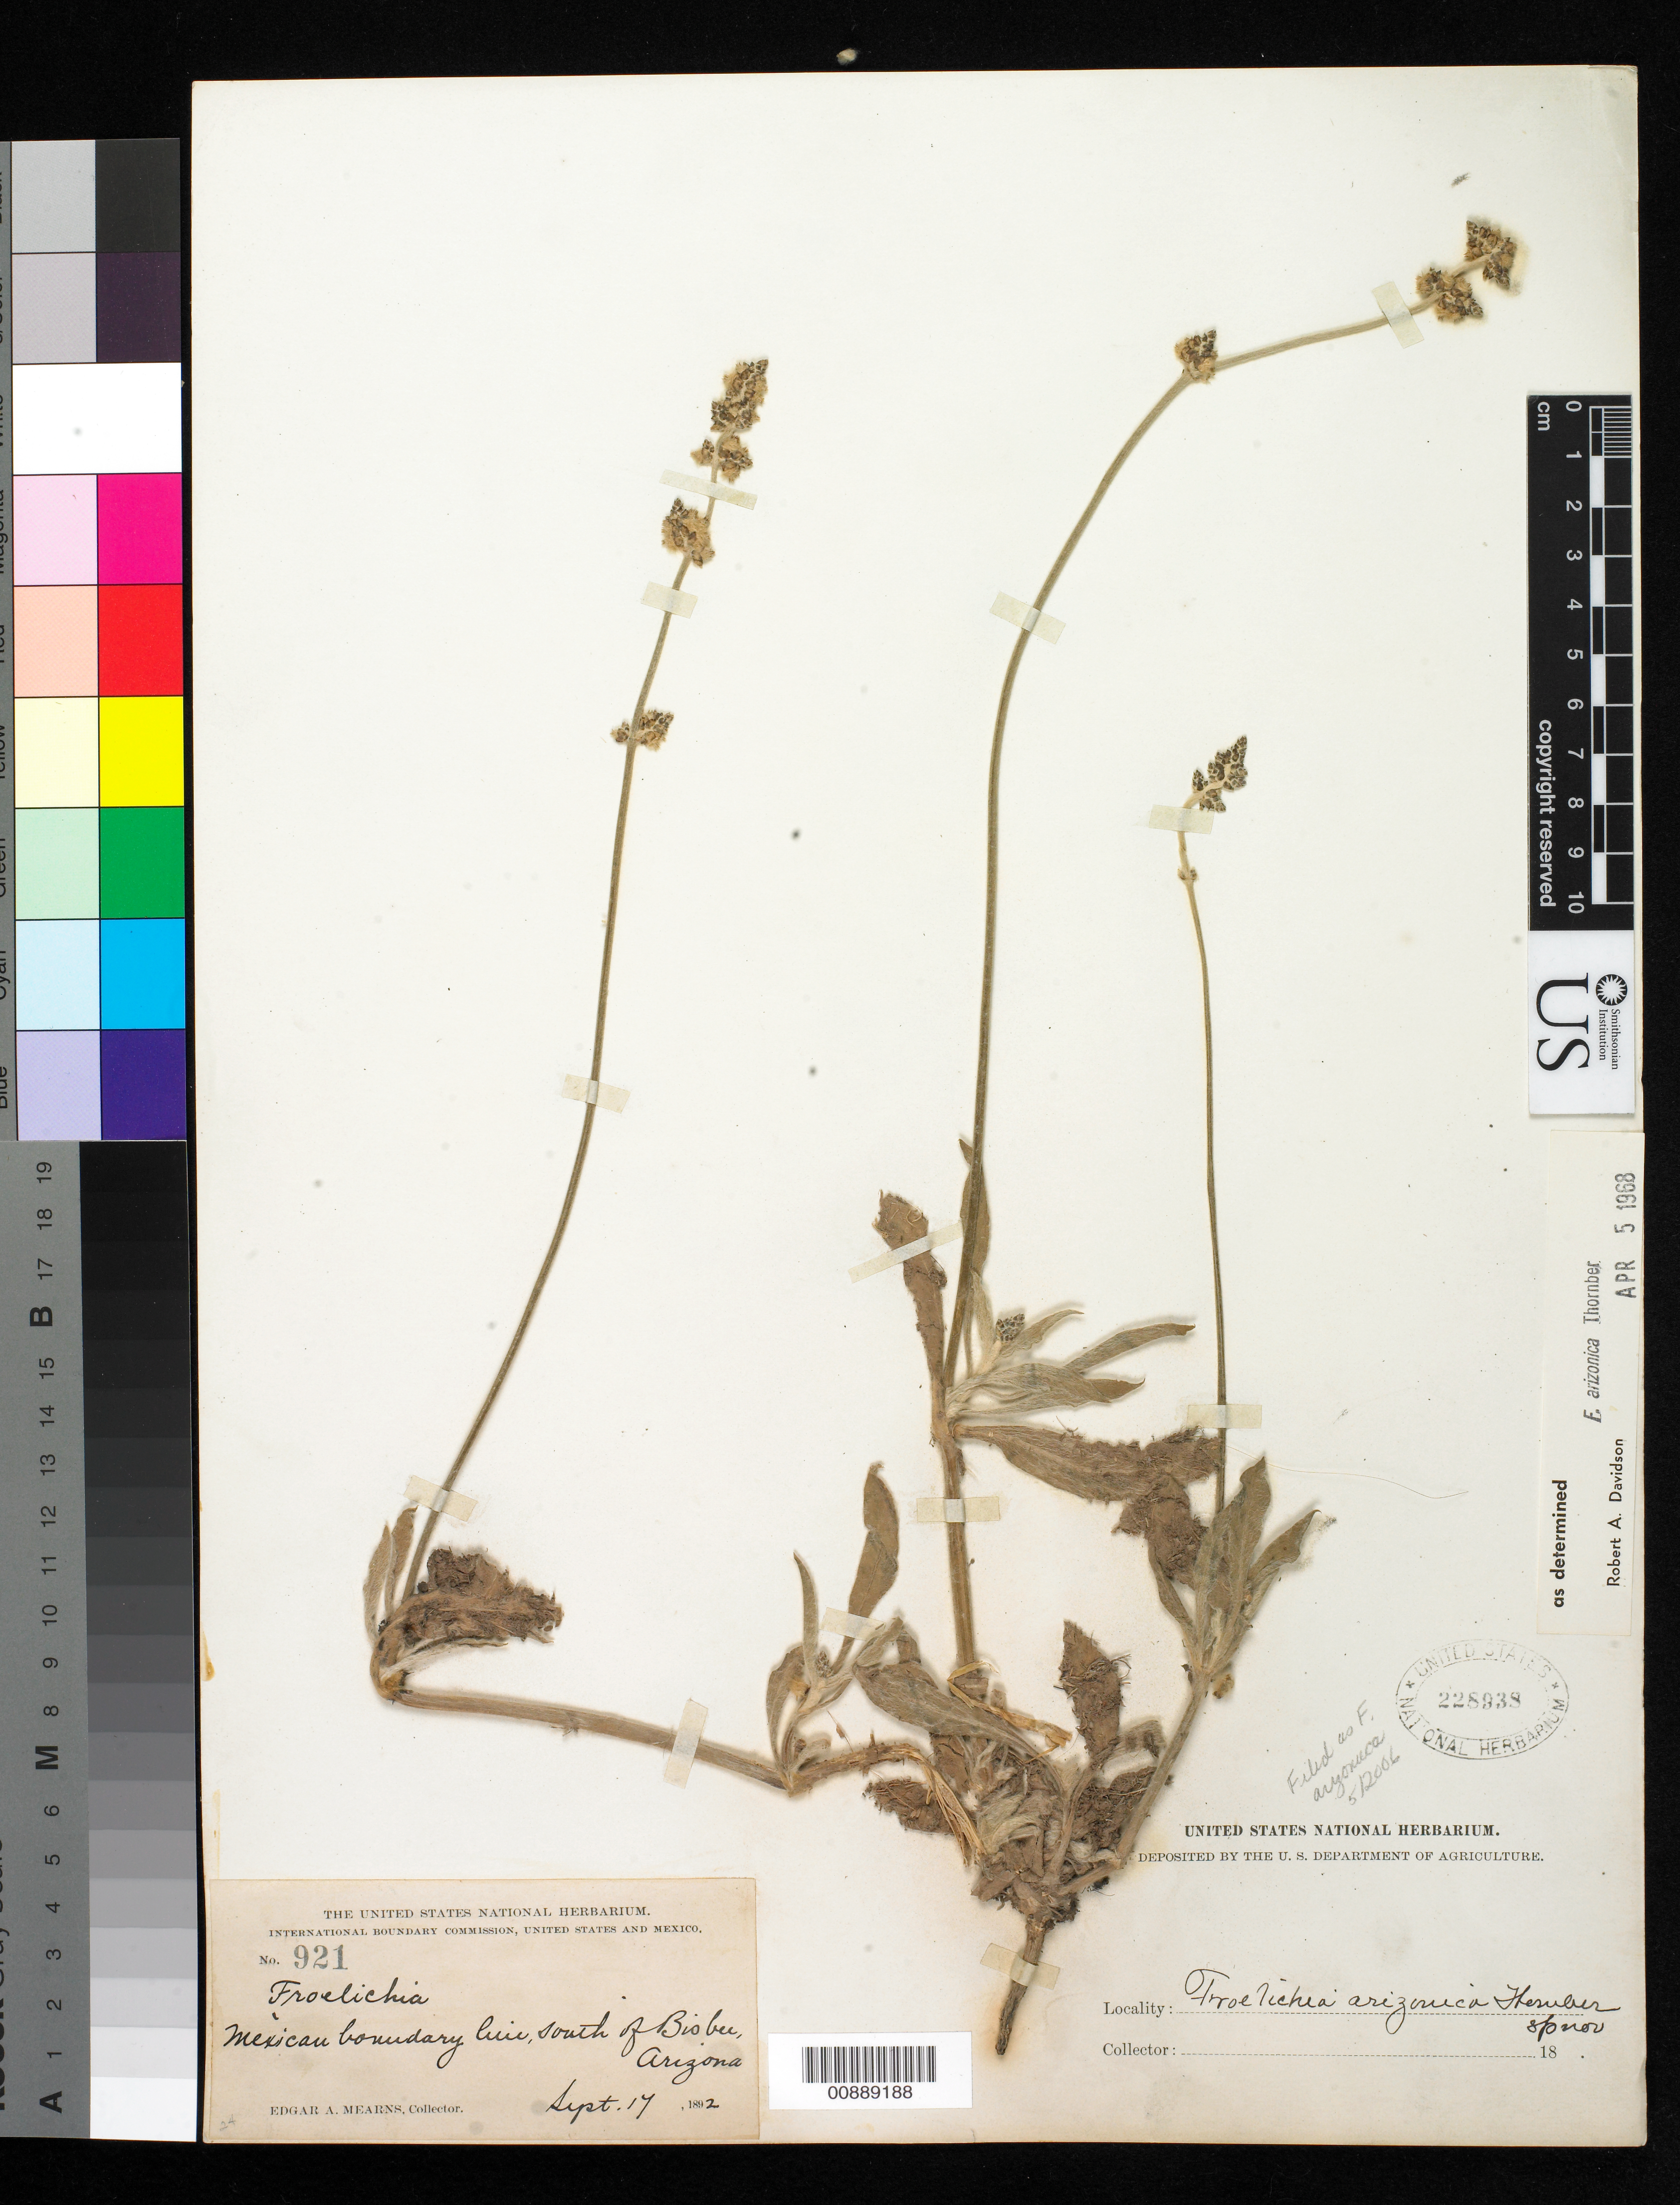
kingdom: Plantae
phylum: Tracheophyta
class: Magnoliopsida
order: Caryophyllales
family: Amaranthaceae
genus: Froelichia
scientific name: Froelichia arizonica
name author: Thornber ex Standl.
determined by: Davidson, R. A.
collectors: E. A. Mearns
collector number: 921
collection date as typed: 17 Sep 1892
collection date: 1892-09-17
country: United States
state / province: Arizona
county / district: Cochise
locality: Mexican Boundary Line, S of Bisbee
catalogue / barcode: US 228938